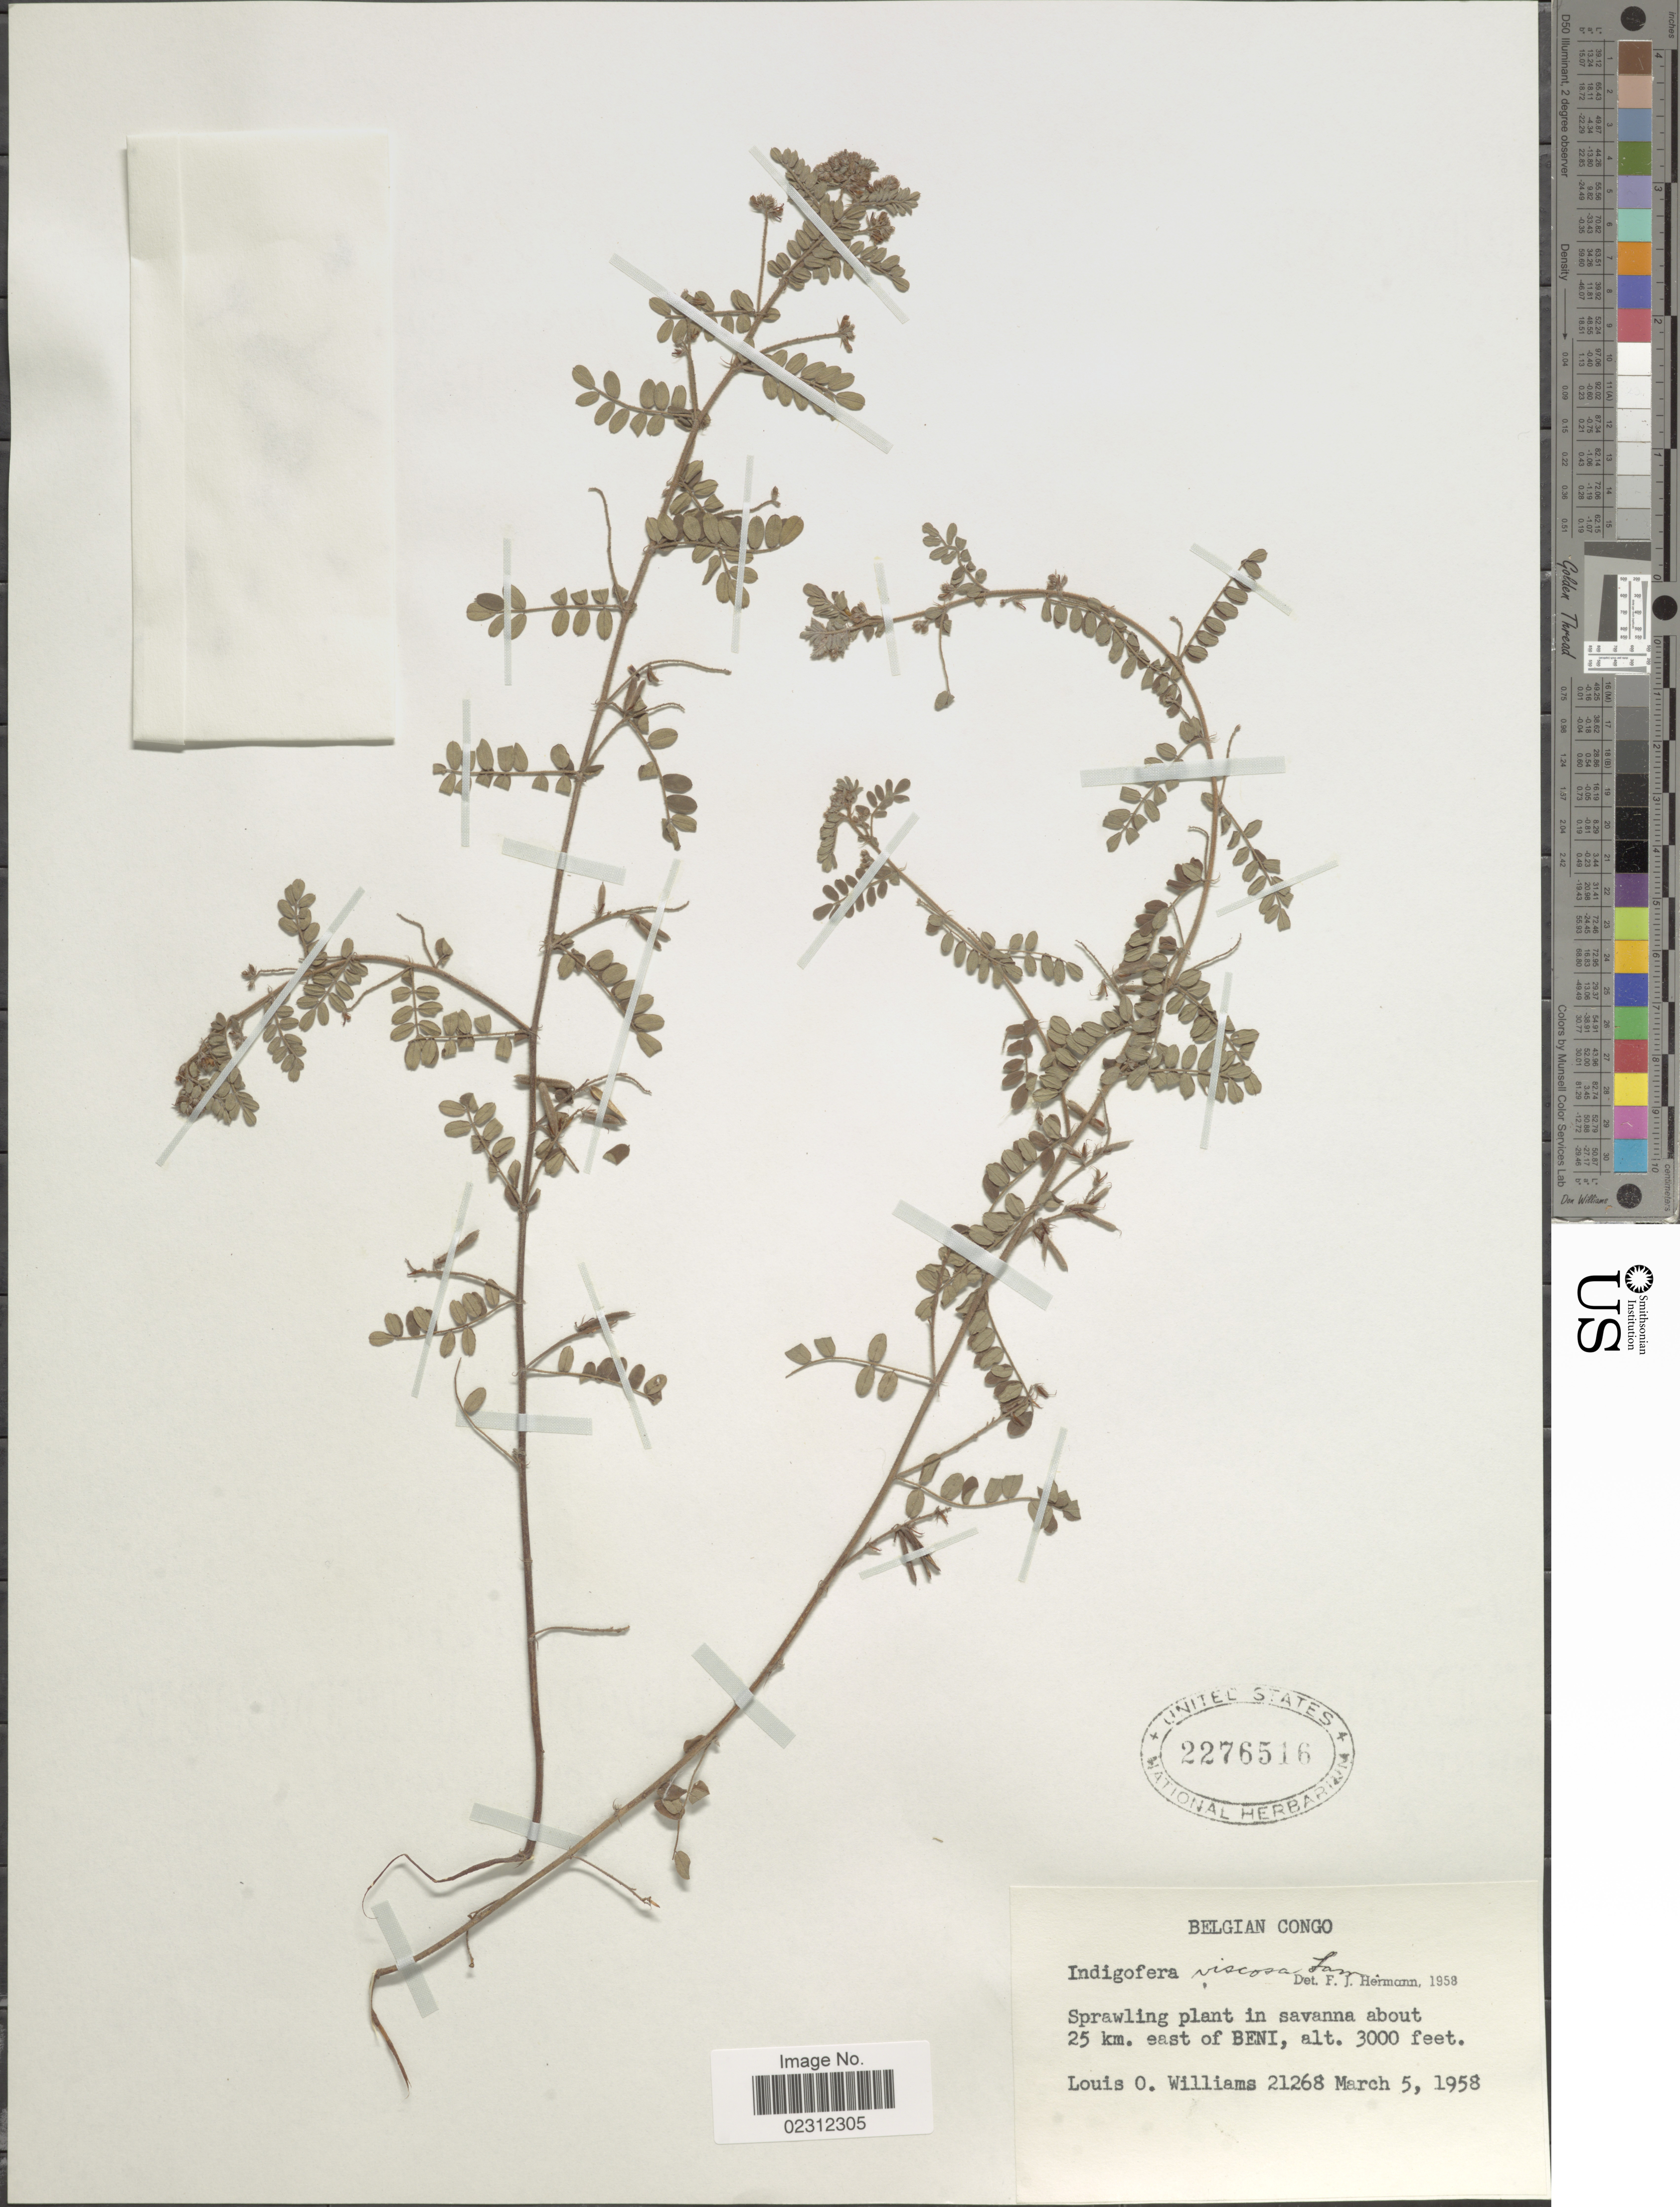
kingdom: Plantae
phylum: Tracheophyta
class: Magnoliopsida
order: Fabales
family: Fabaceae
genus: Indigofera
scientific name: Indigofera viscosa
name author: Lam.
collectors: L. O. Williams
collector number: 21268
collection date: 1958-03-05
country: Congo, Democratic Republic of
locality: Belgian Congo, 25 km. east of Beni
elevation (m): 914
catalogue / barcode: US 2276516